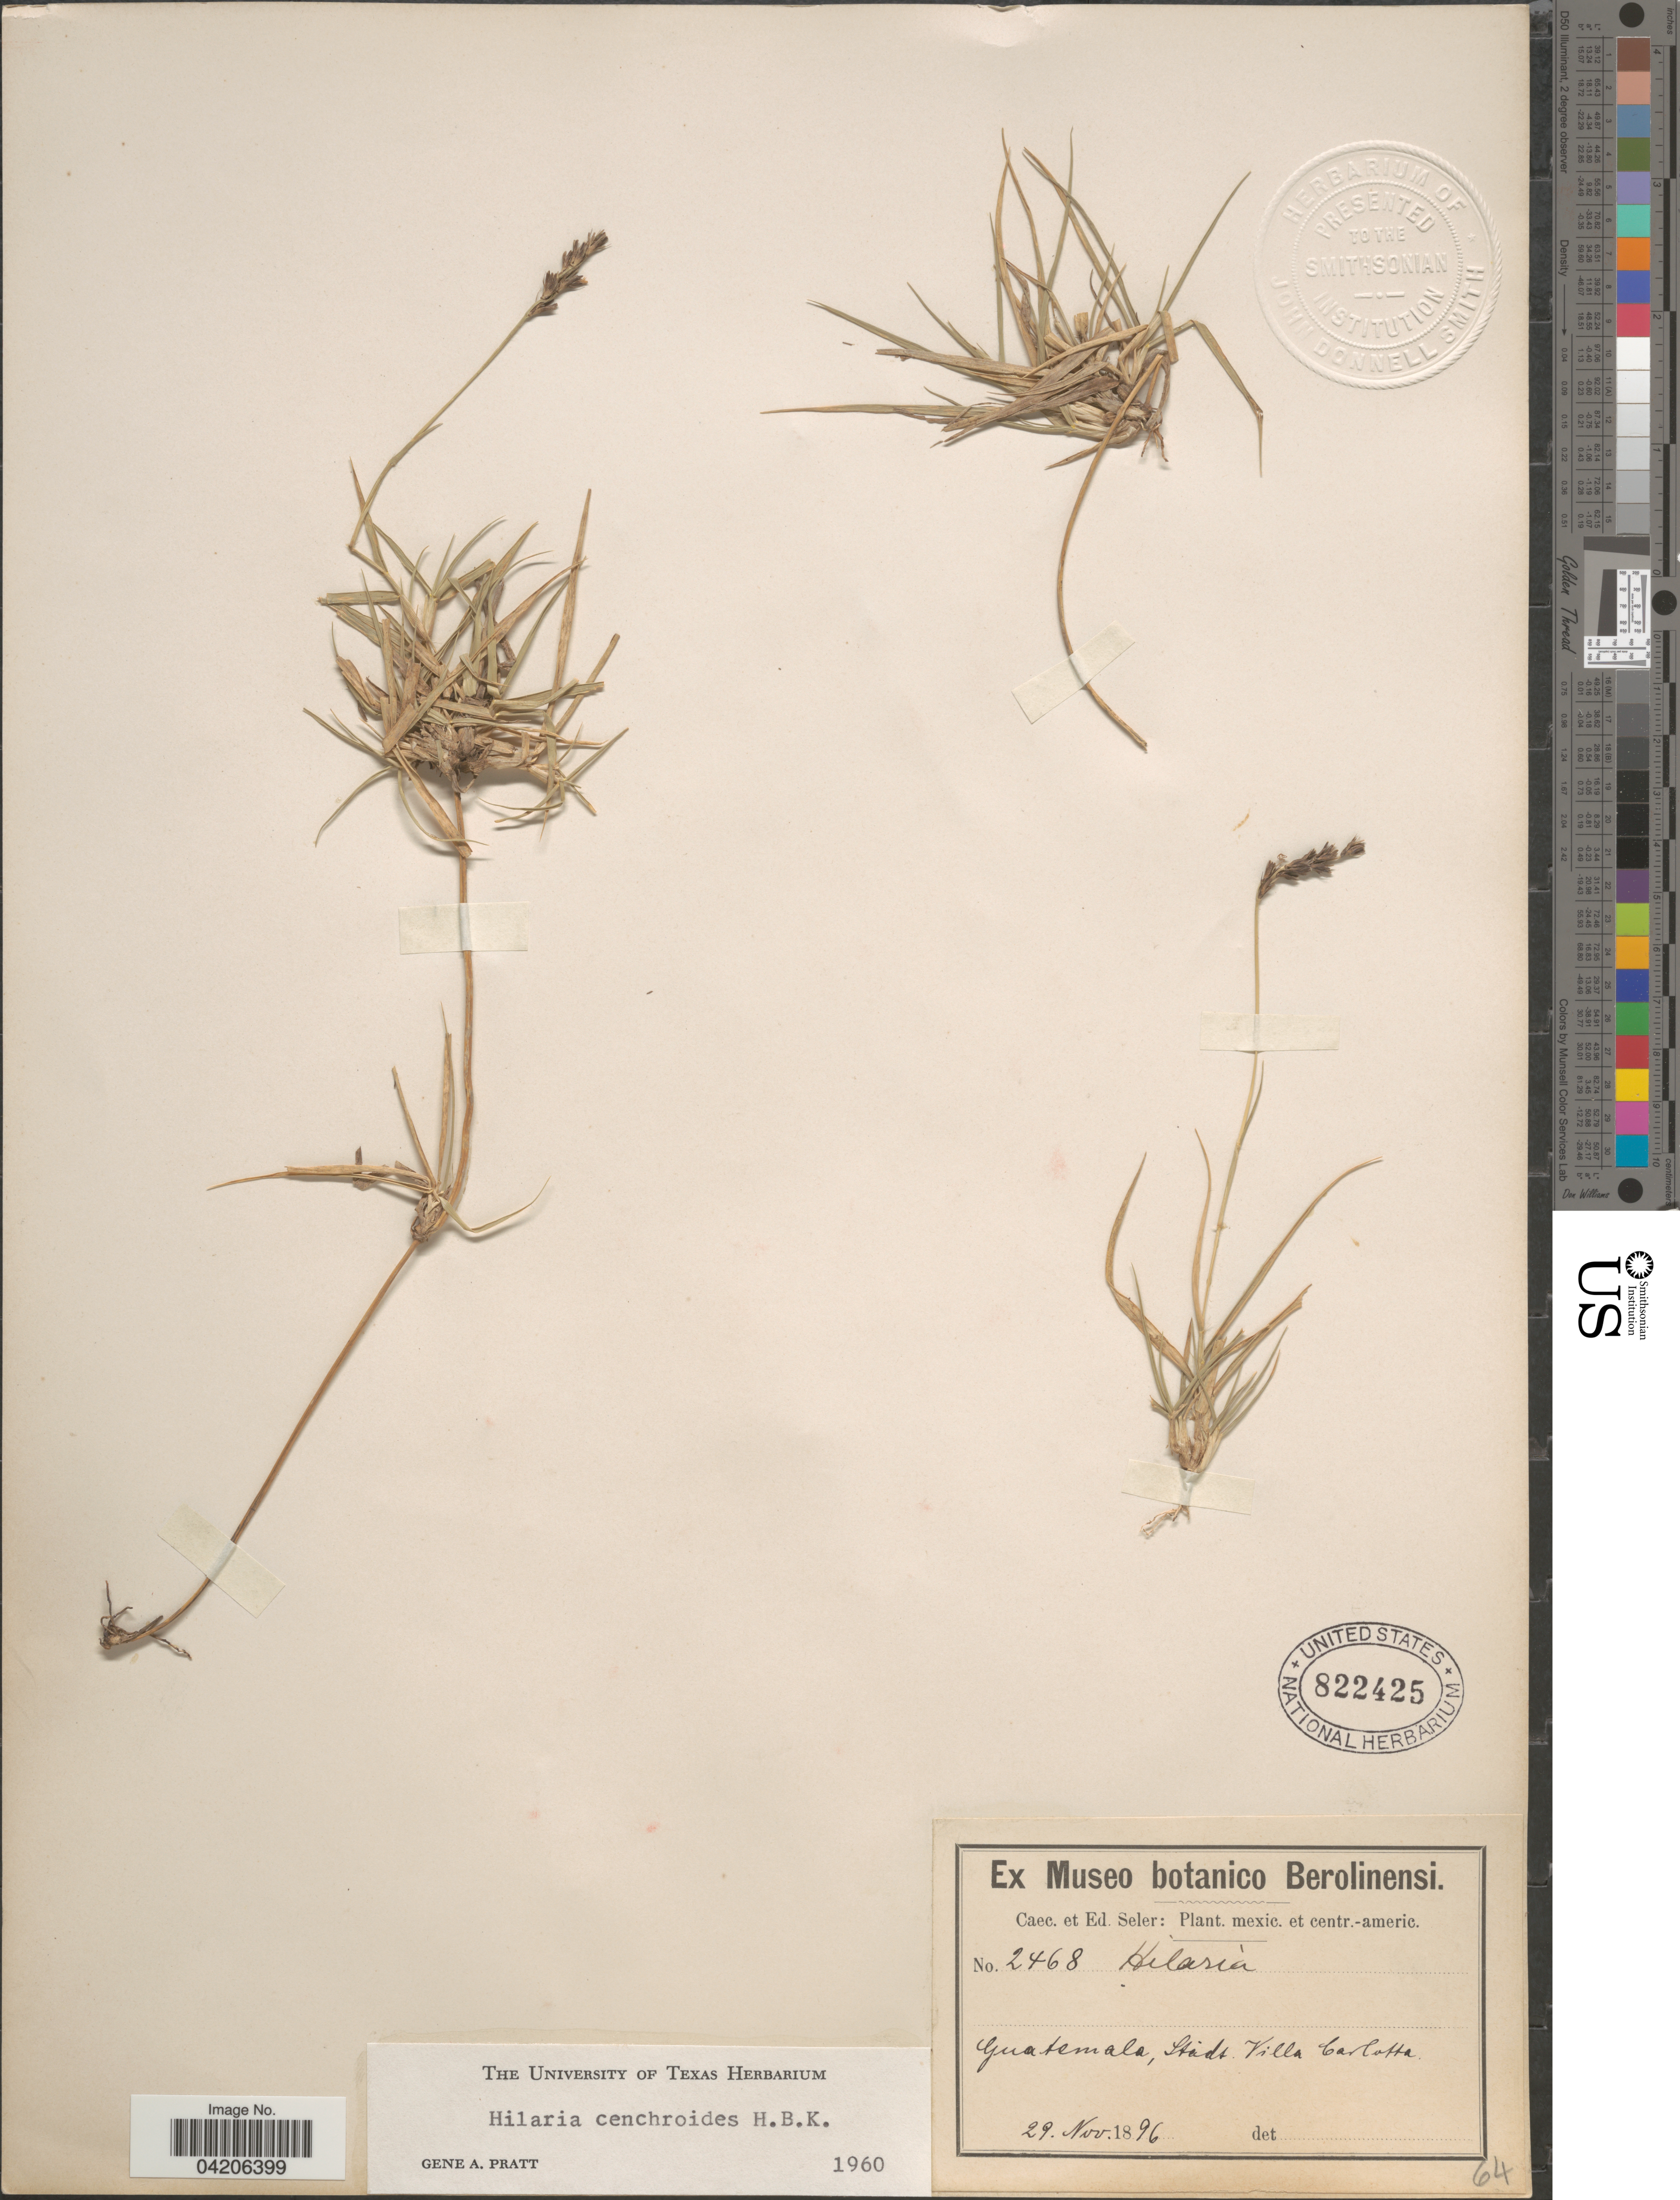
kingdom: Plantae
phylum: Tracheophyta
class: Liliopsida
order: Poales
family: Poaceae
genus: Hilaria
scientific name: Hilaria cenchroides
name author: Kunth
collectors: ex Caec. et Ed Seler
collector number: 2468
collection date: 1896-11-29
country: Guatemala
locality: Stadt. Villa Carlotta.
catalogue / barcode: US 822425